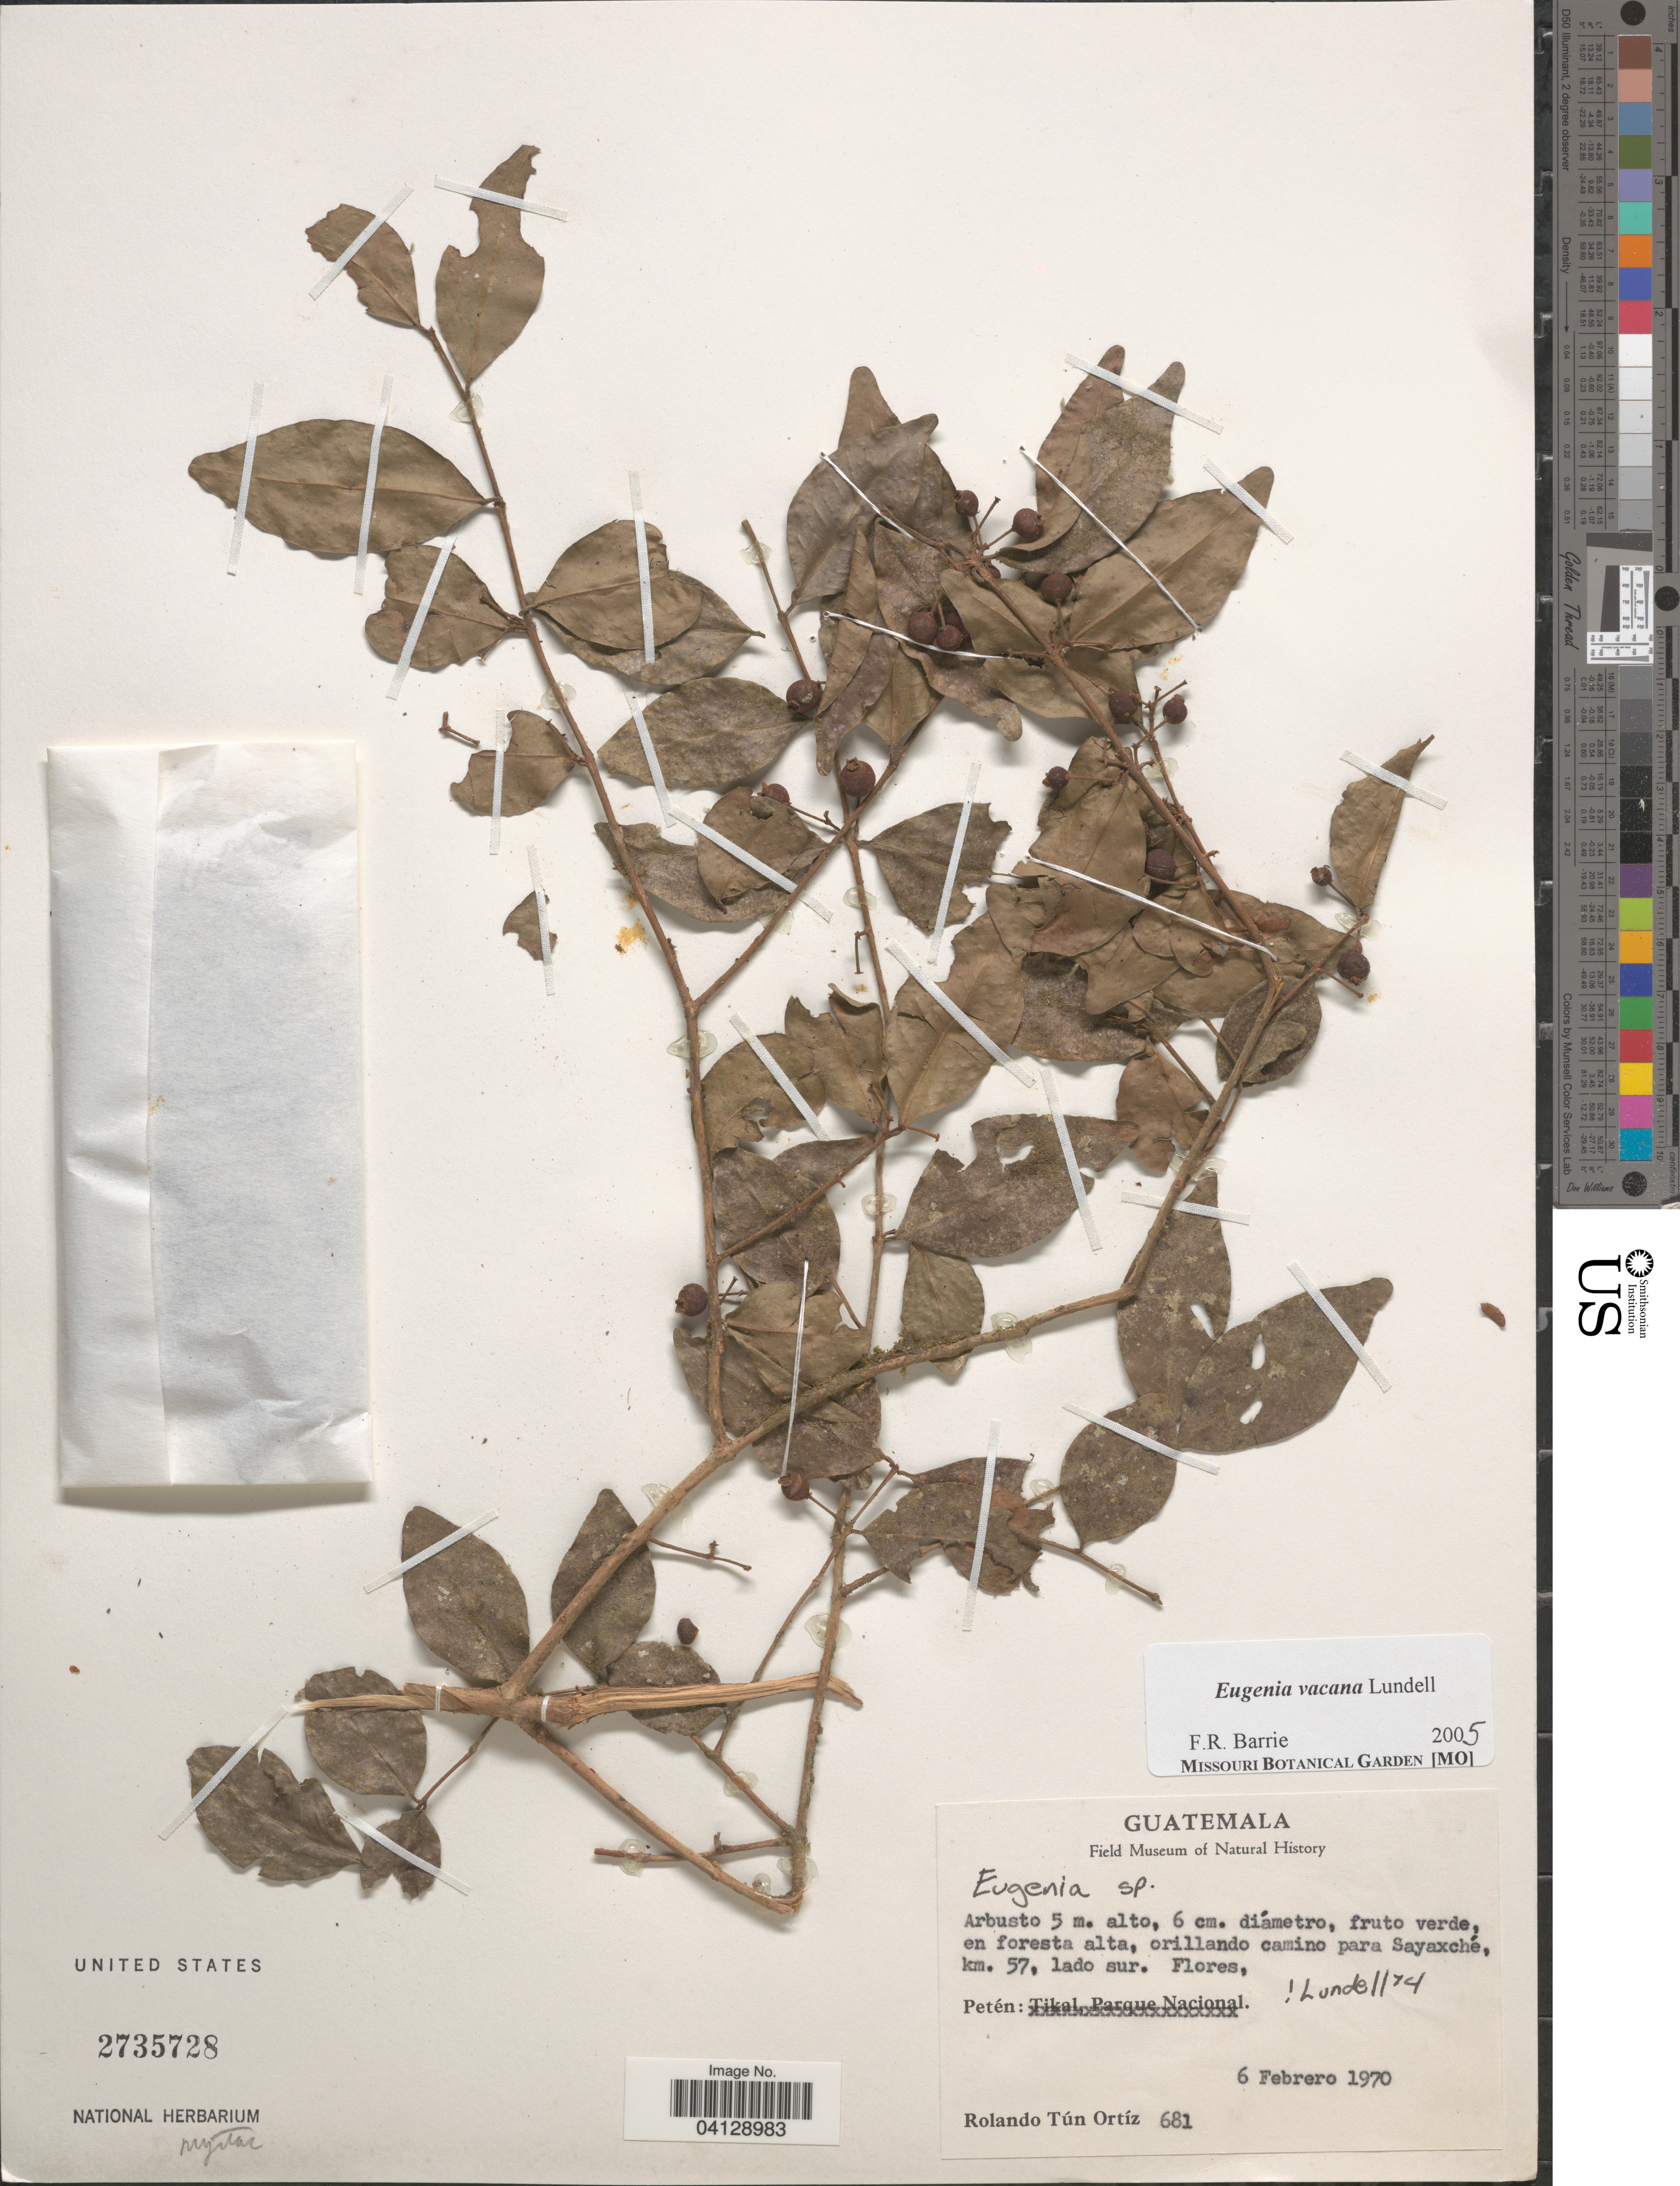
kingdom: Plantae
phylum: Tracheophyta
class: Magnoliopsida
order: Myrtales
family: Myrtaceae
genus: Eugenia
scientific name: Eugenia vacana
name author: Lundell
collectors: R. Tún Ortíz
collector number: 681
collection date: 1970-02-06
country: Guatemala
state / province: El Peten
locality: Arbusto 5 m. alto, 6 cm. diámetro, fruto verde, en foresta alta, orillando camino para Sayaxché, km. 57, lado sur.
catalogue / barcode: US 2735728